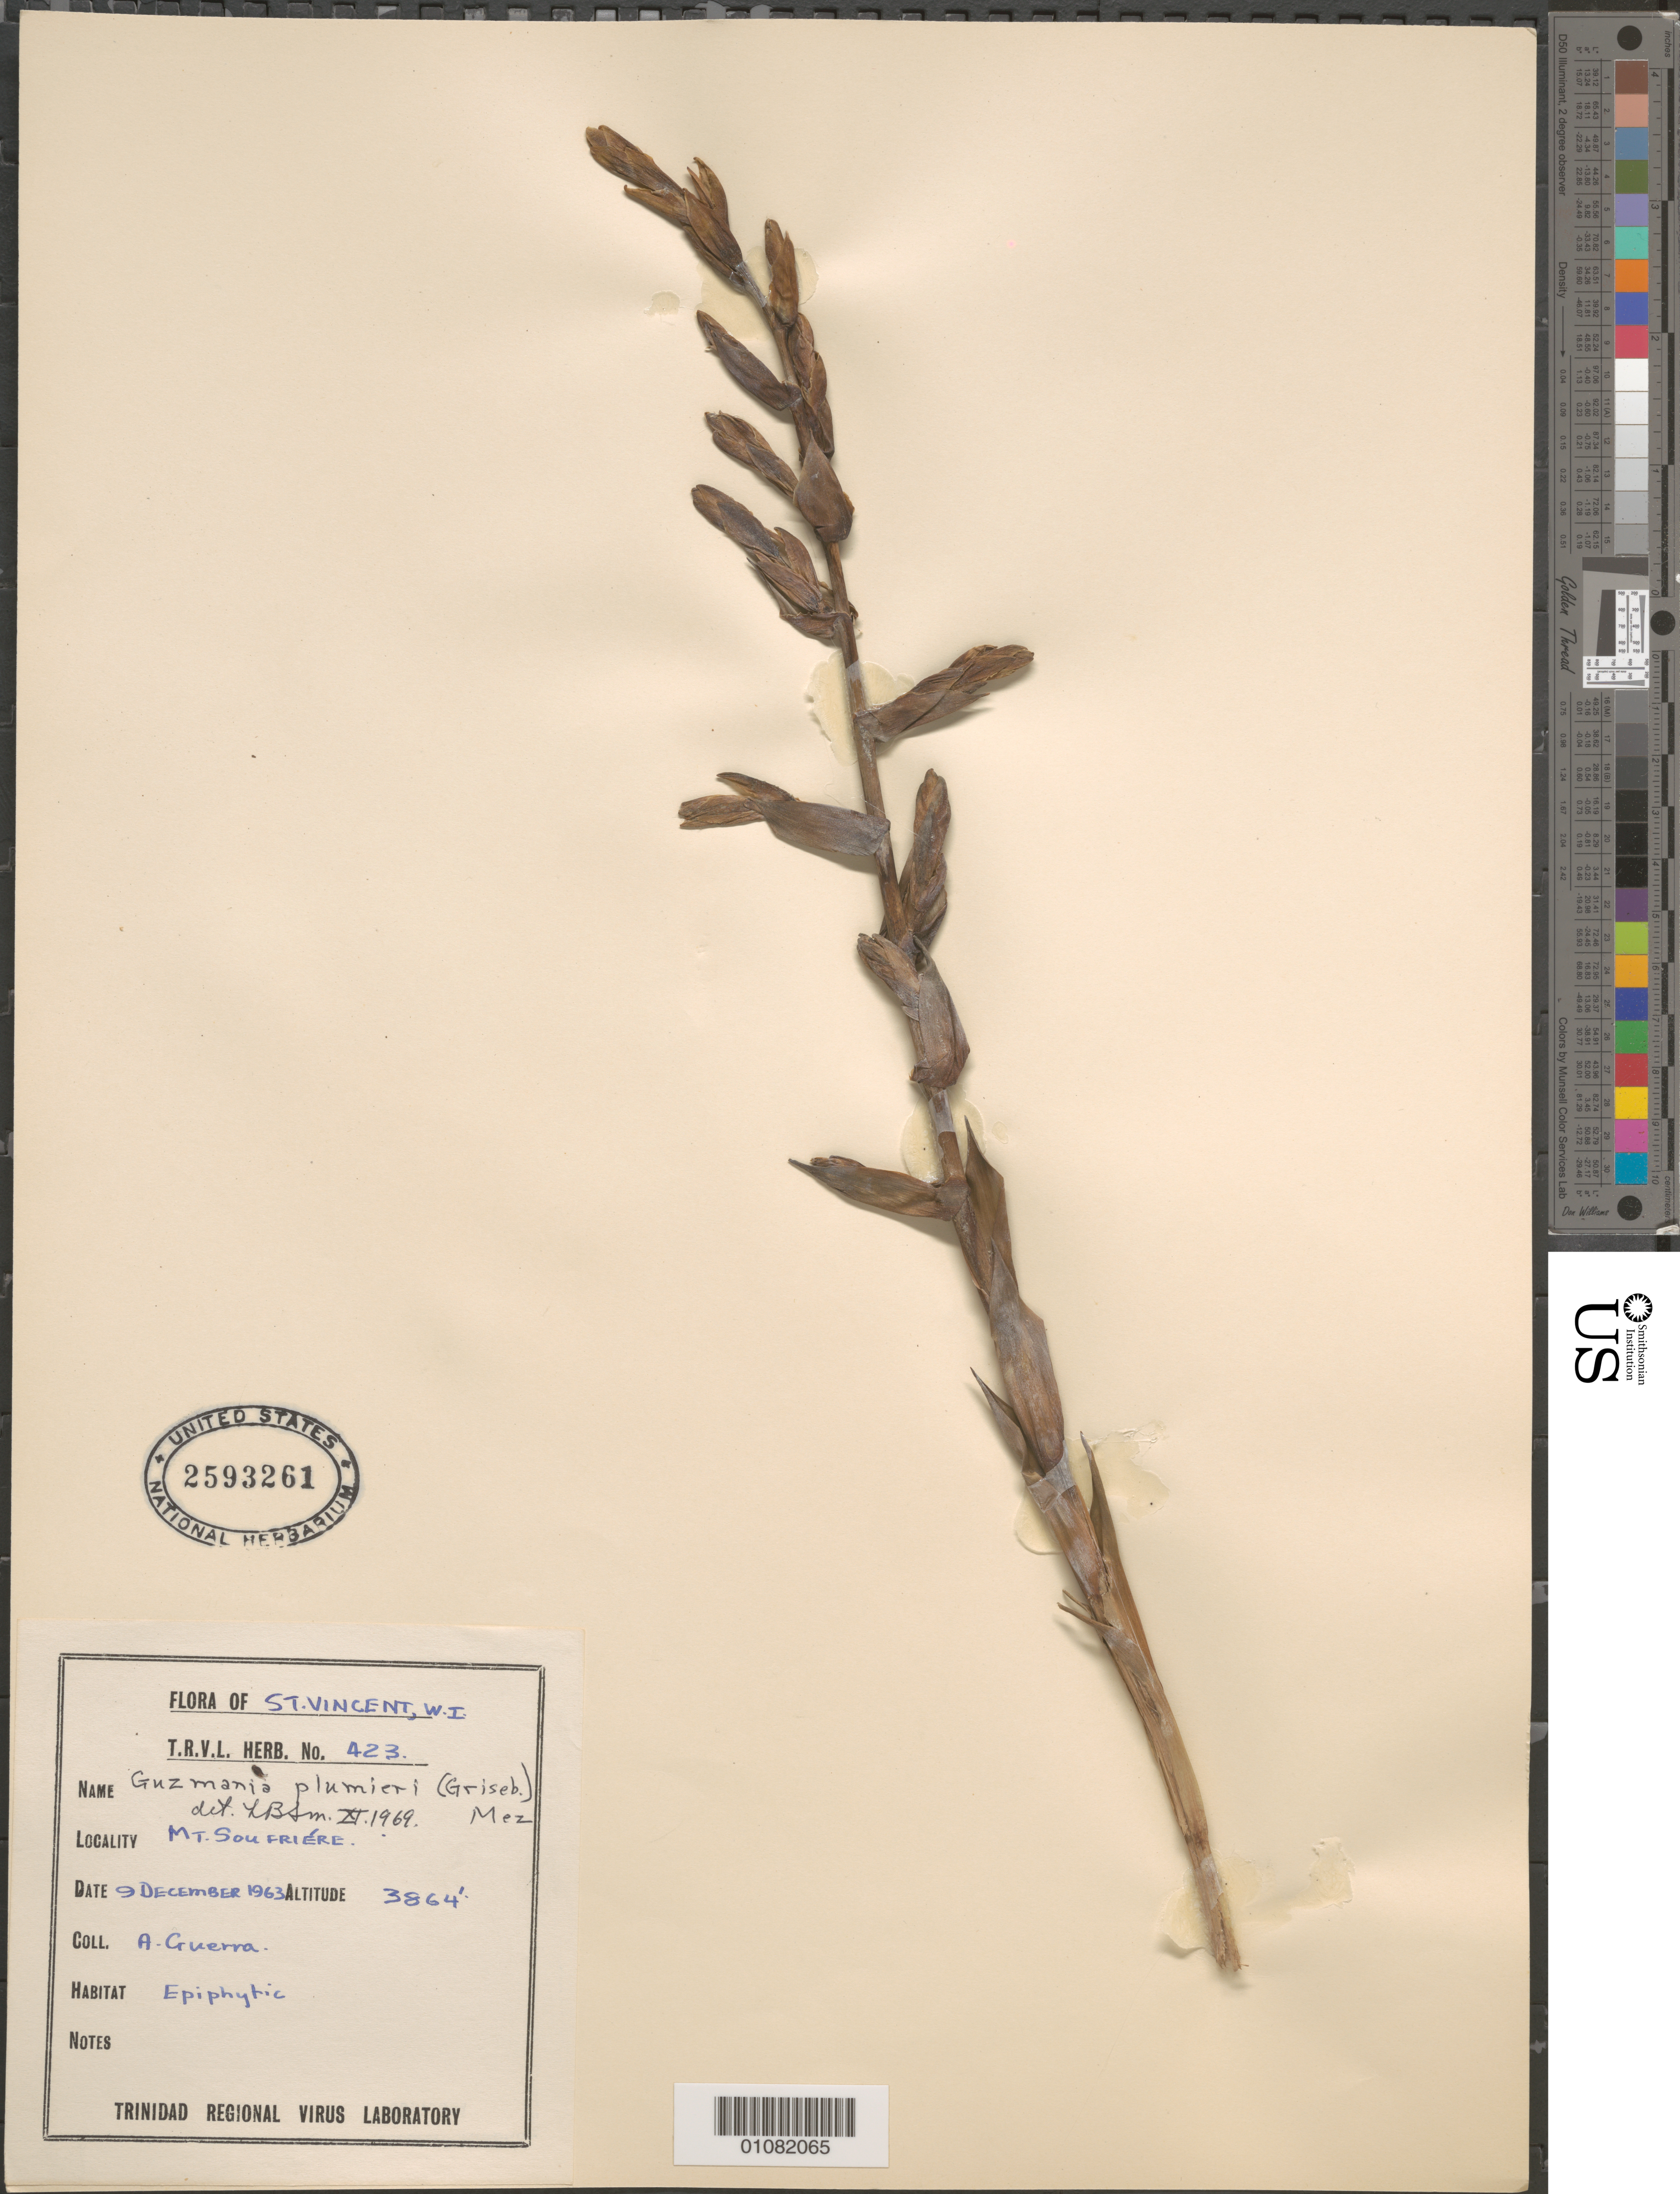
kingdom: Plantae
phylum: Tracheophyta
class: Liliopsida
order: Poales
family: Bromeliaceae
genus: Guzmania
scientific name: Guzmania plumieri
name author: (Griseb.) Mez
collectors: A. Guerra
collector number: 423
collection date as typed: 09 Dec 1963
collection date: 1963-12-09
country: St. Vincent - Grenadines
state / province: Saint David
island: St. Vincent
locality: Mt. Soufrière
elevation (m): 1178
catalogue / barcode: US 2593261